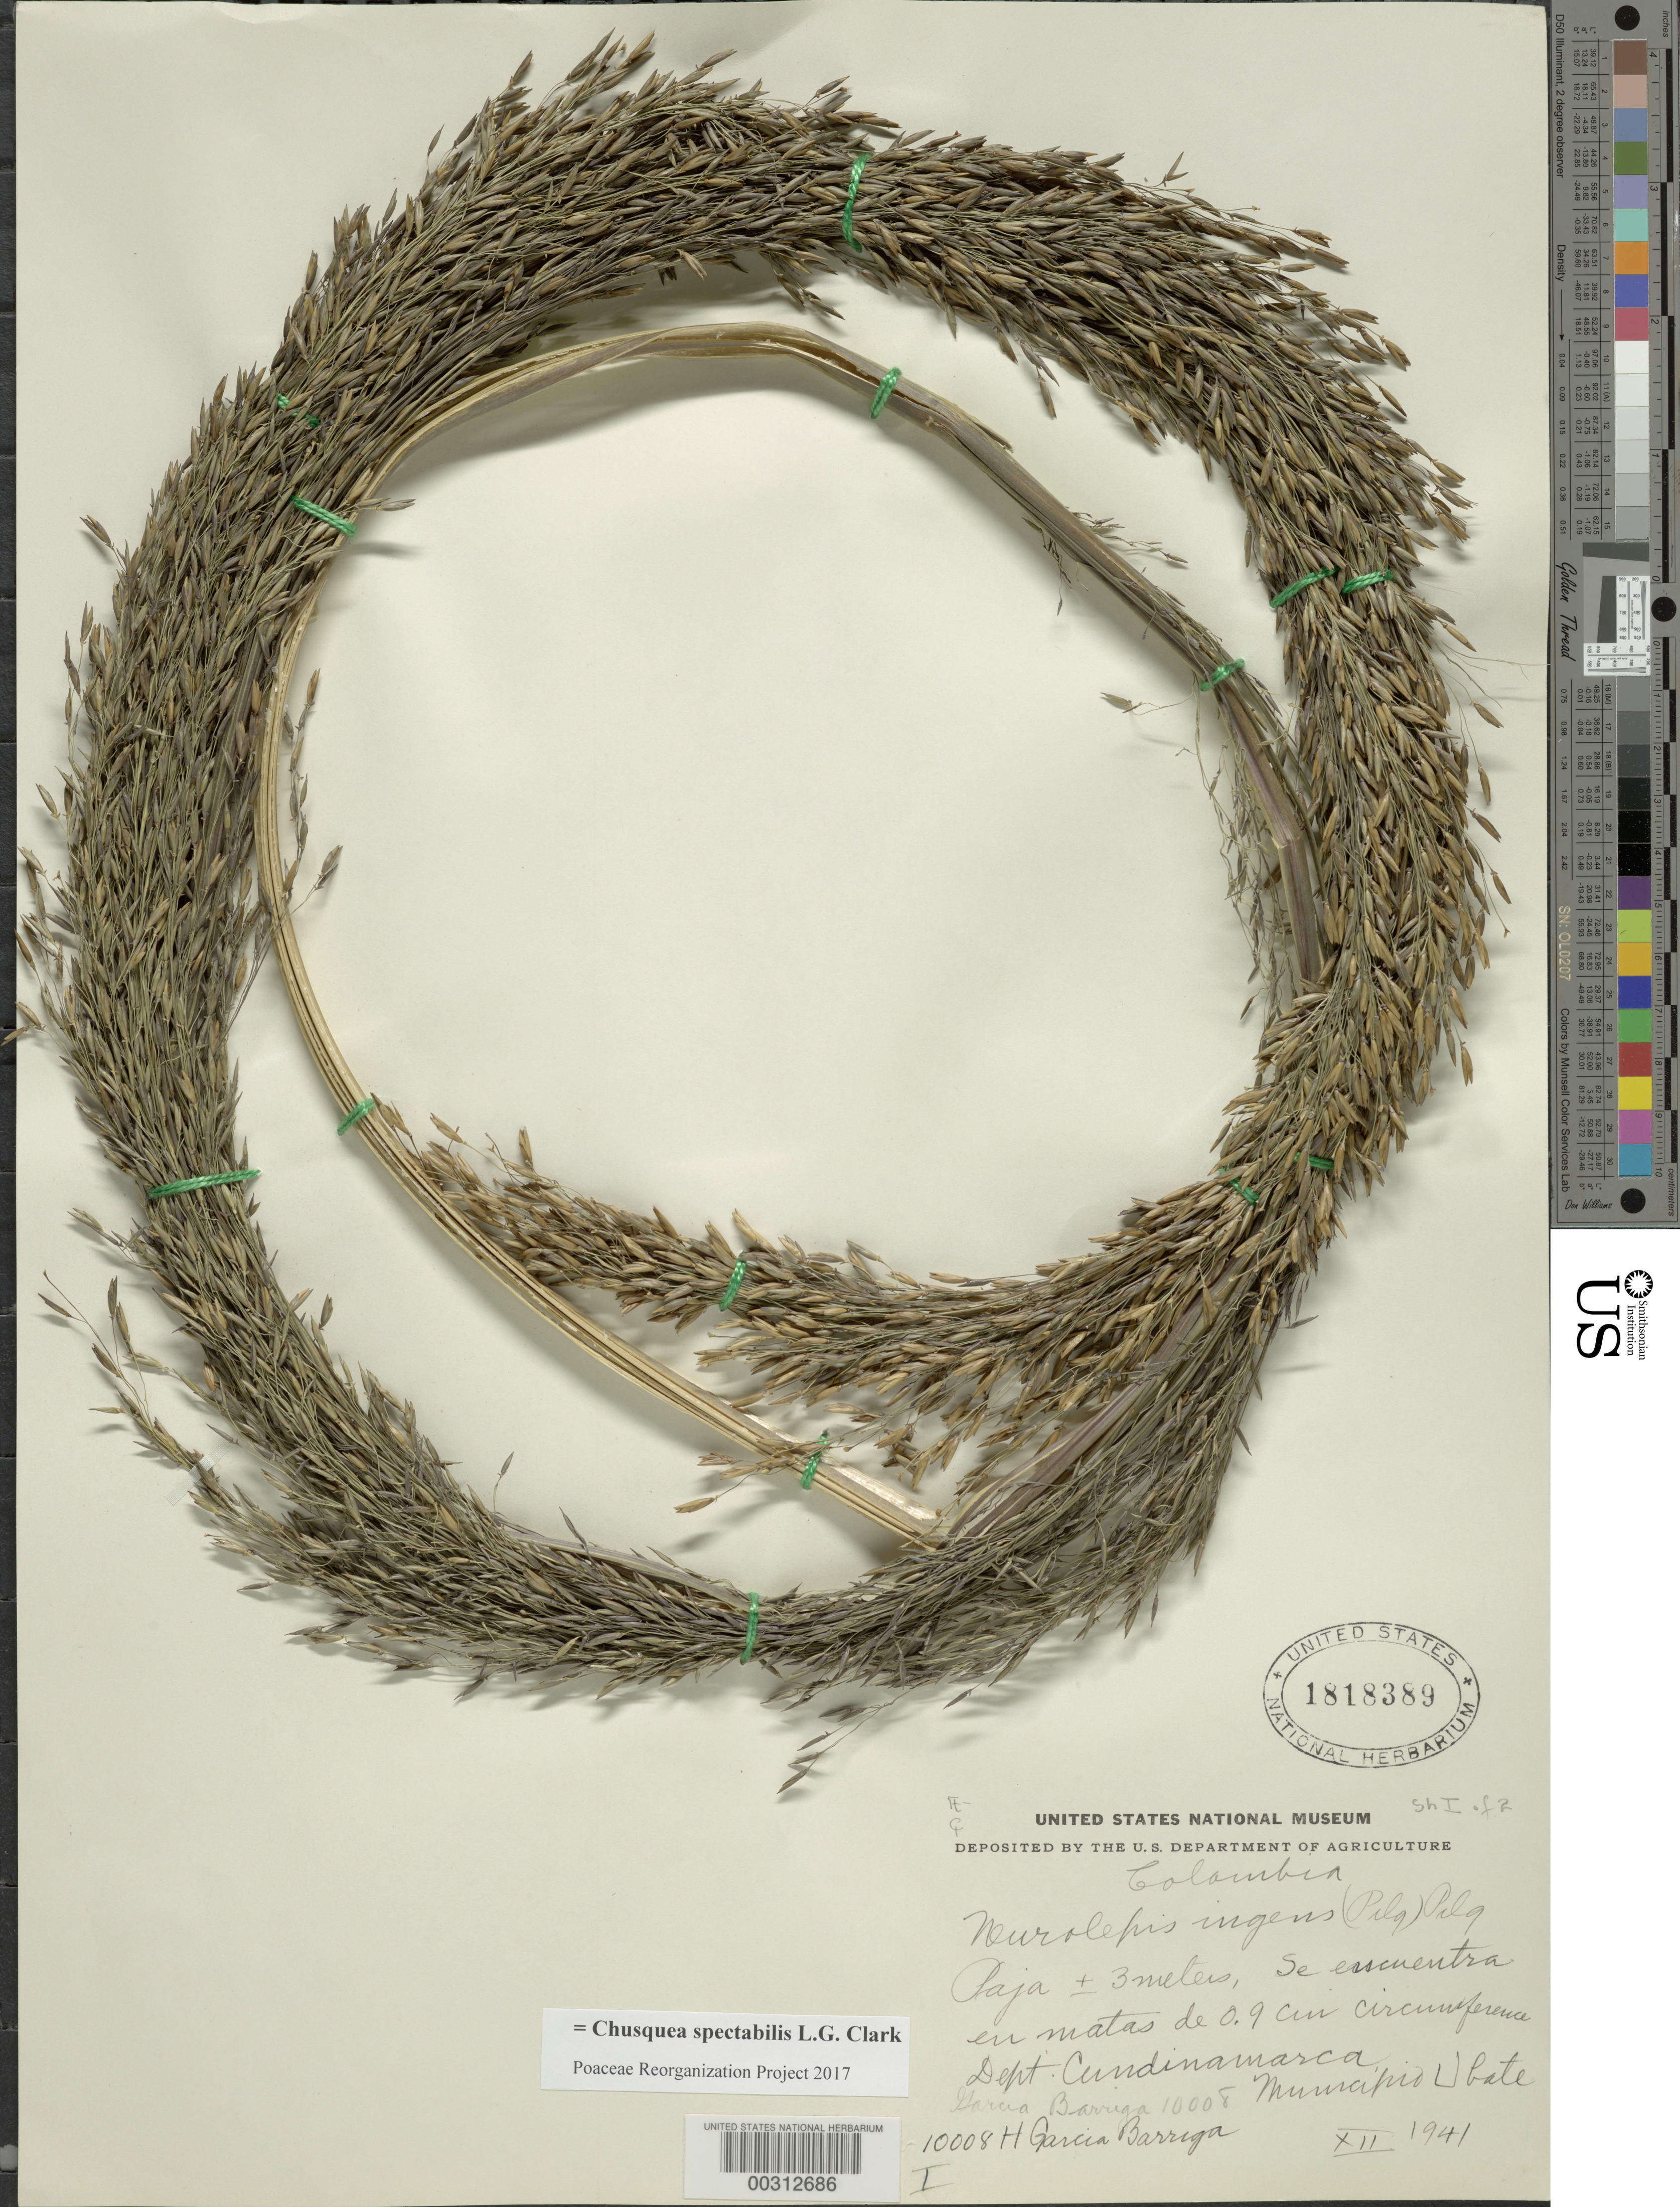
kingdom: Plantae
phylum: Tracheophyta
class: Liliopsida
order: Poales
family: Poaceae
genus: Chusquea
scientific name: Chusquea spectabilis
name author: L.G. Clark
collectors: H. García Barriga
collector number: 10008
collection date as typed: Dec 1941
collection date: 1941-12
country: Colombia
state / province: Cundinamarca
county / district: Ubaté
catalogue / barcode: US 1818389